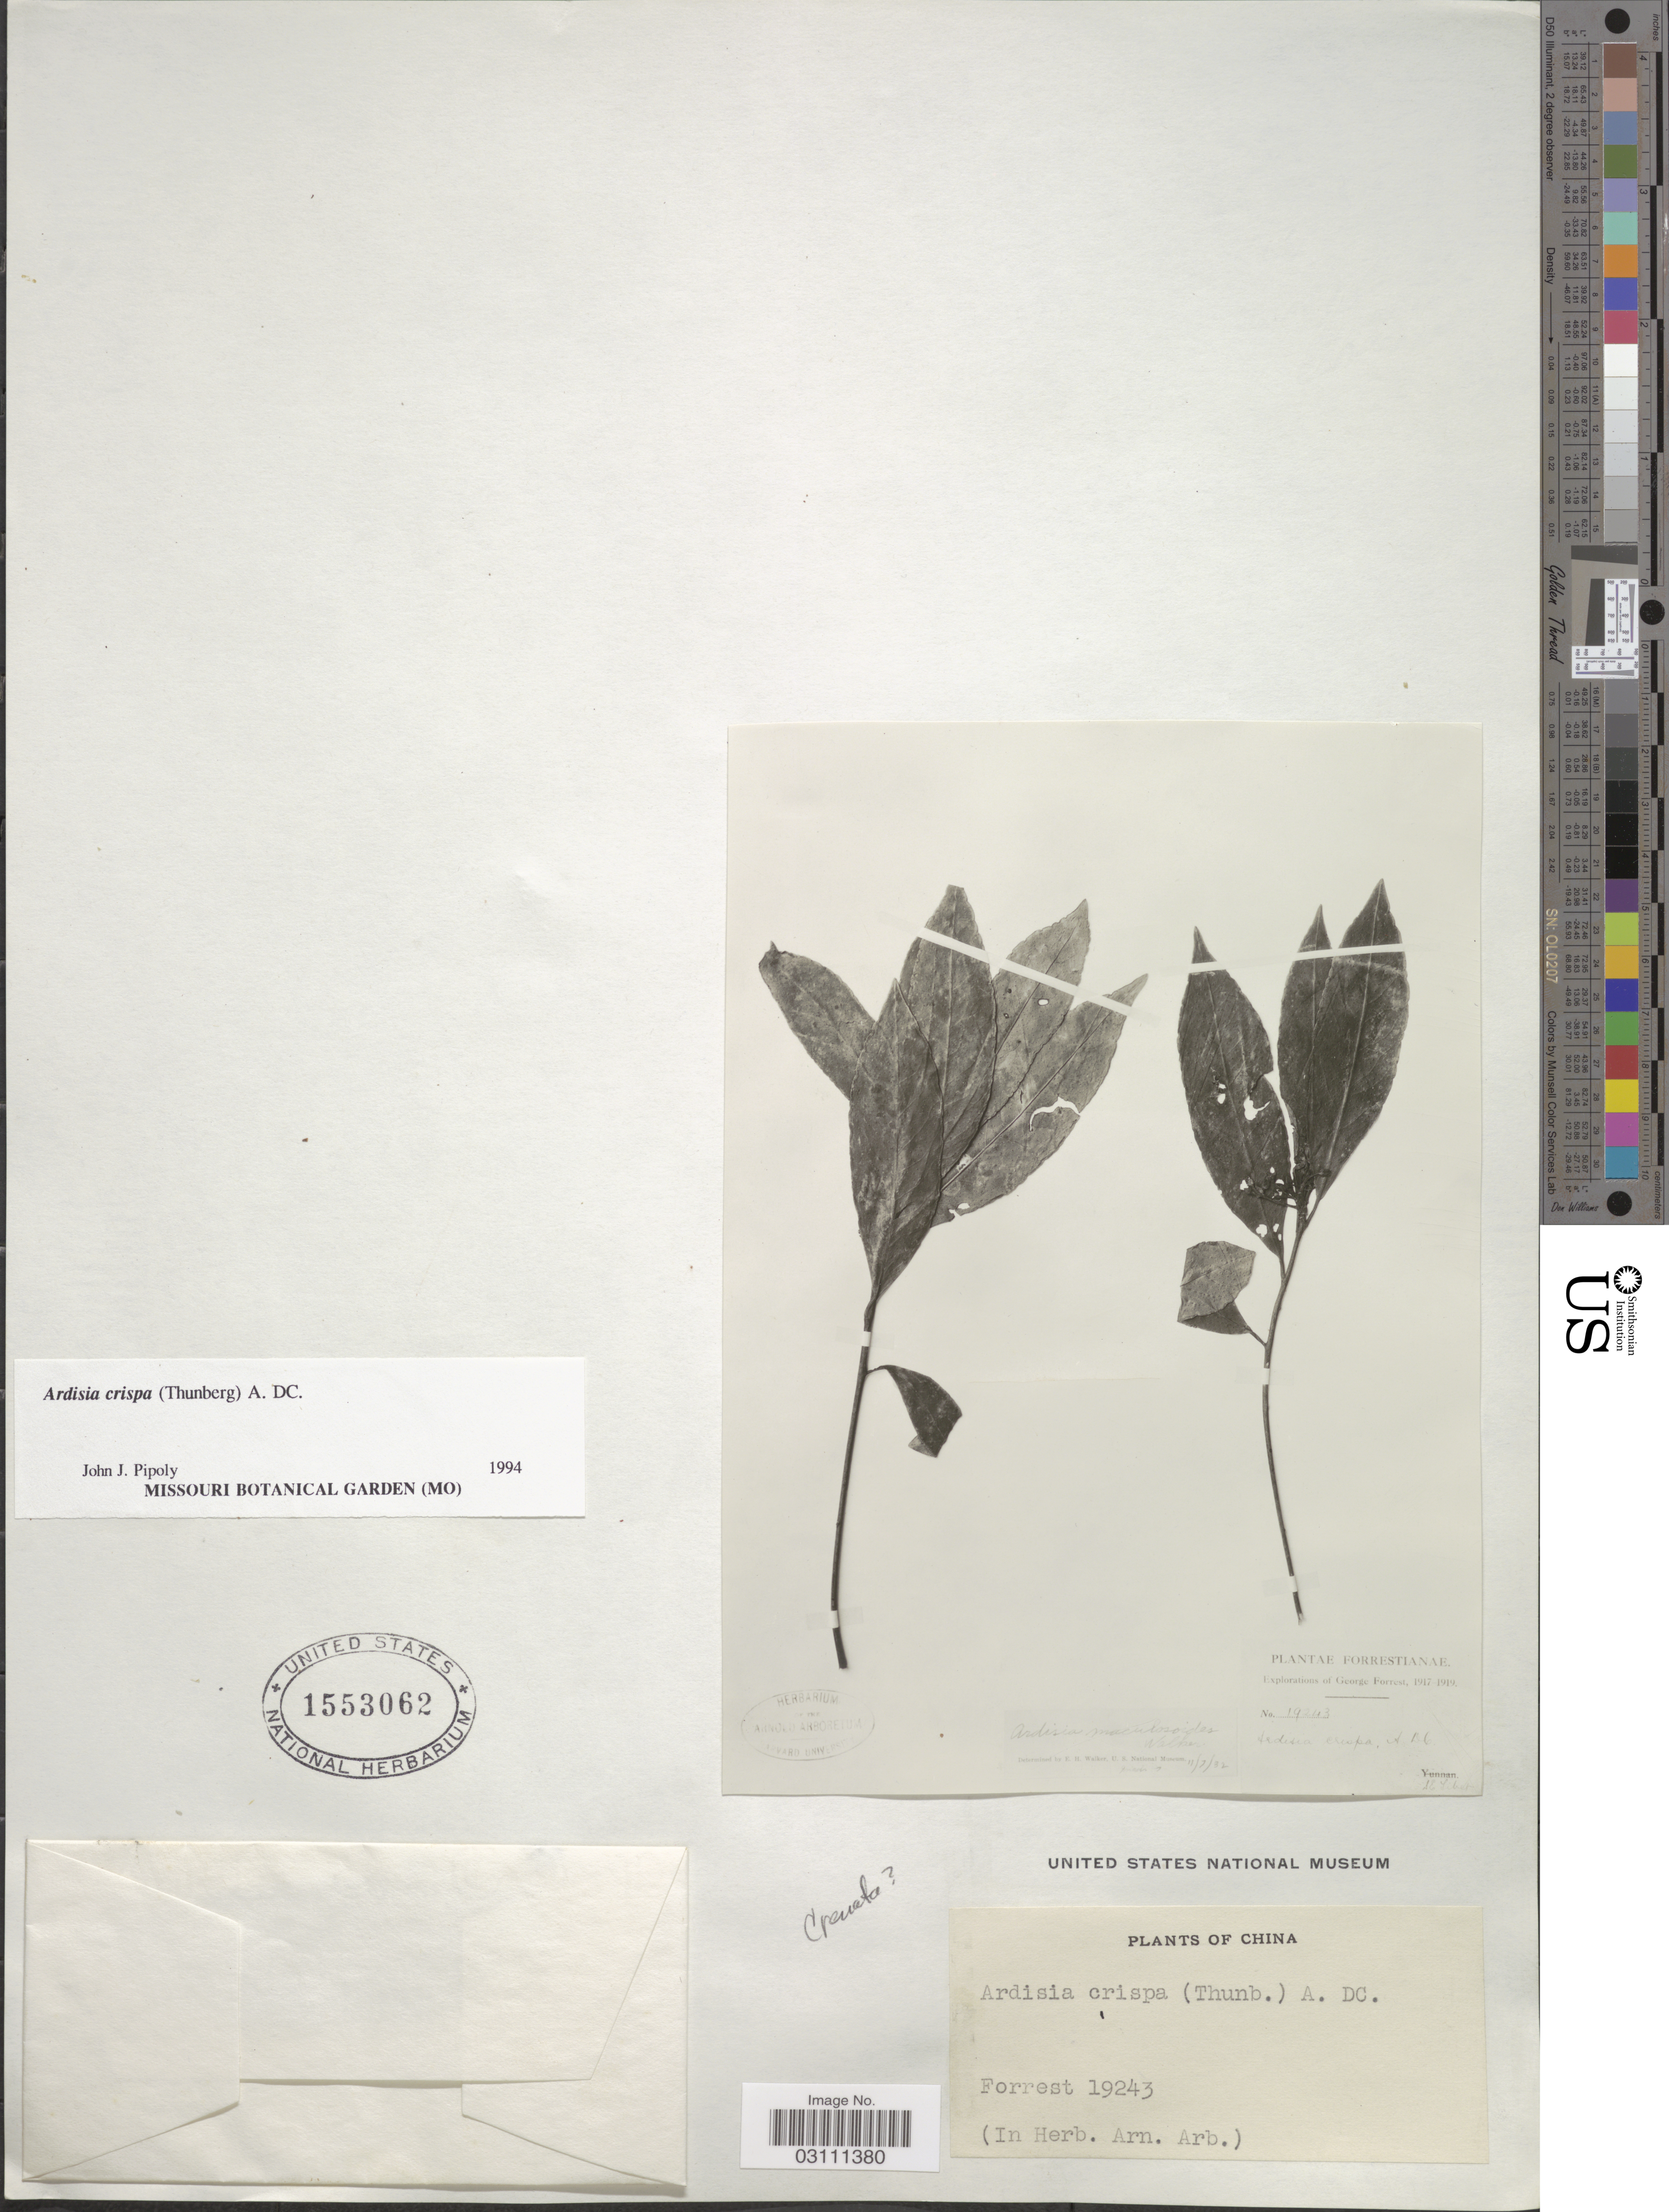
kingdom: Plantae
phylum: Tracheophyta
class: Magnoliopsida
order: Ericales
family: Primulaceae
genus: Ardisia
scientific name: Ardisia crispa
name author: (Thunb.) A. DC.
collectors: G. Forrest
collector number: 19243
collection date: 1917/1919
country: China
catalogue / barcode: US 1553062